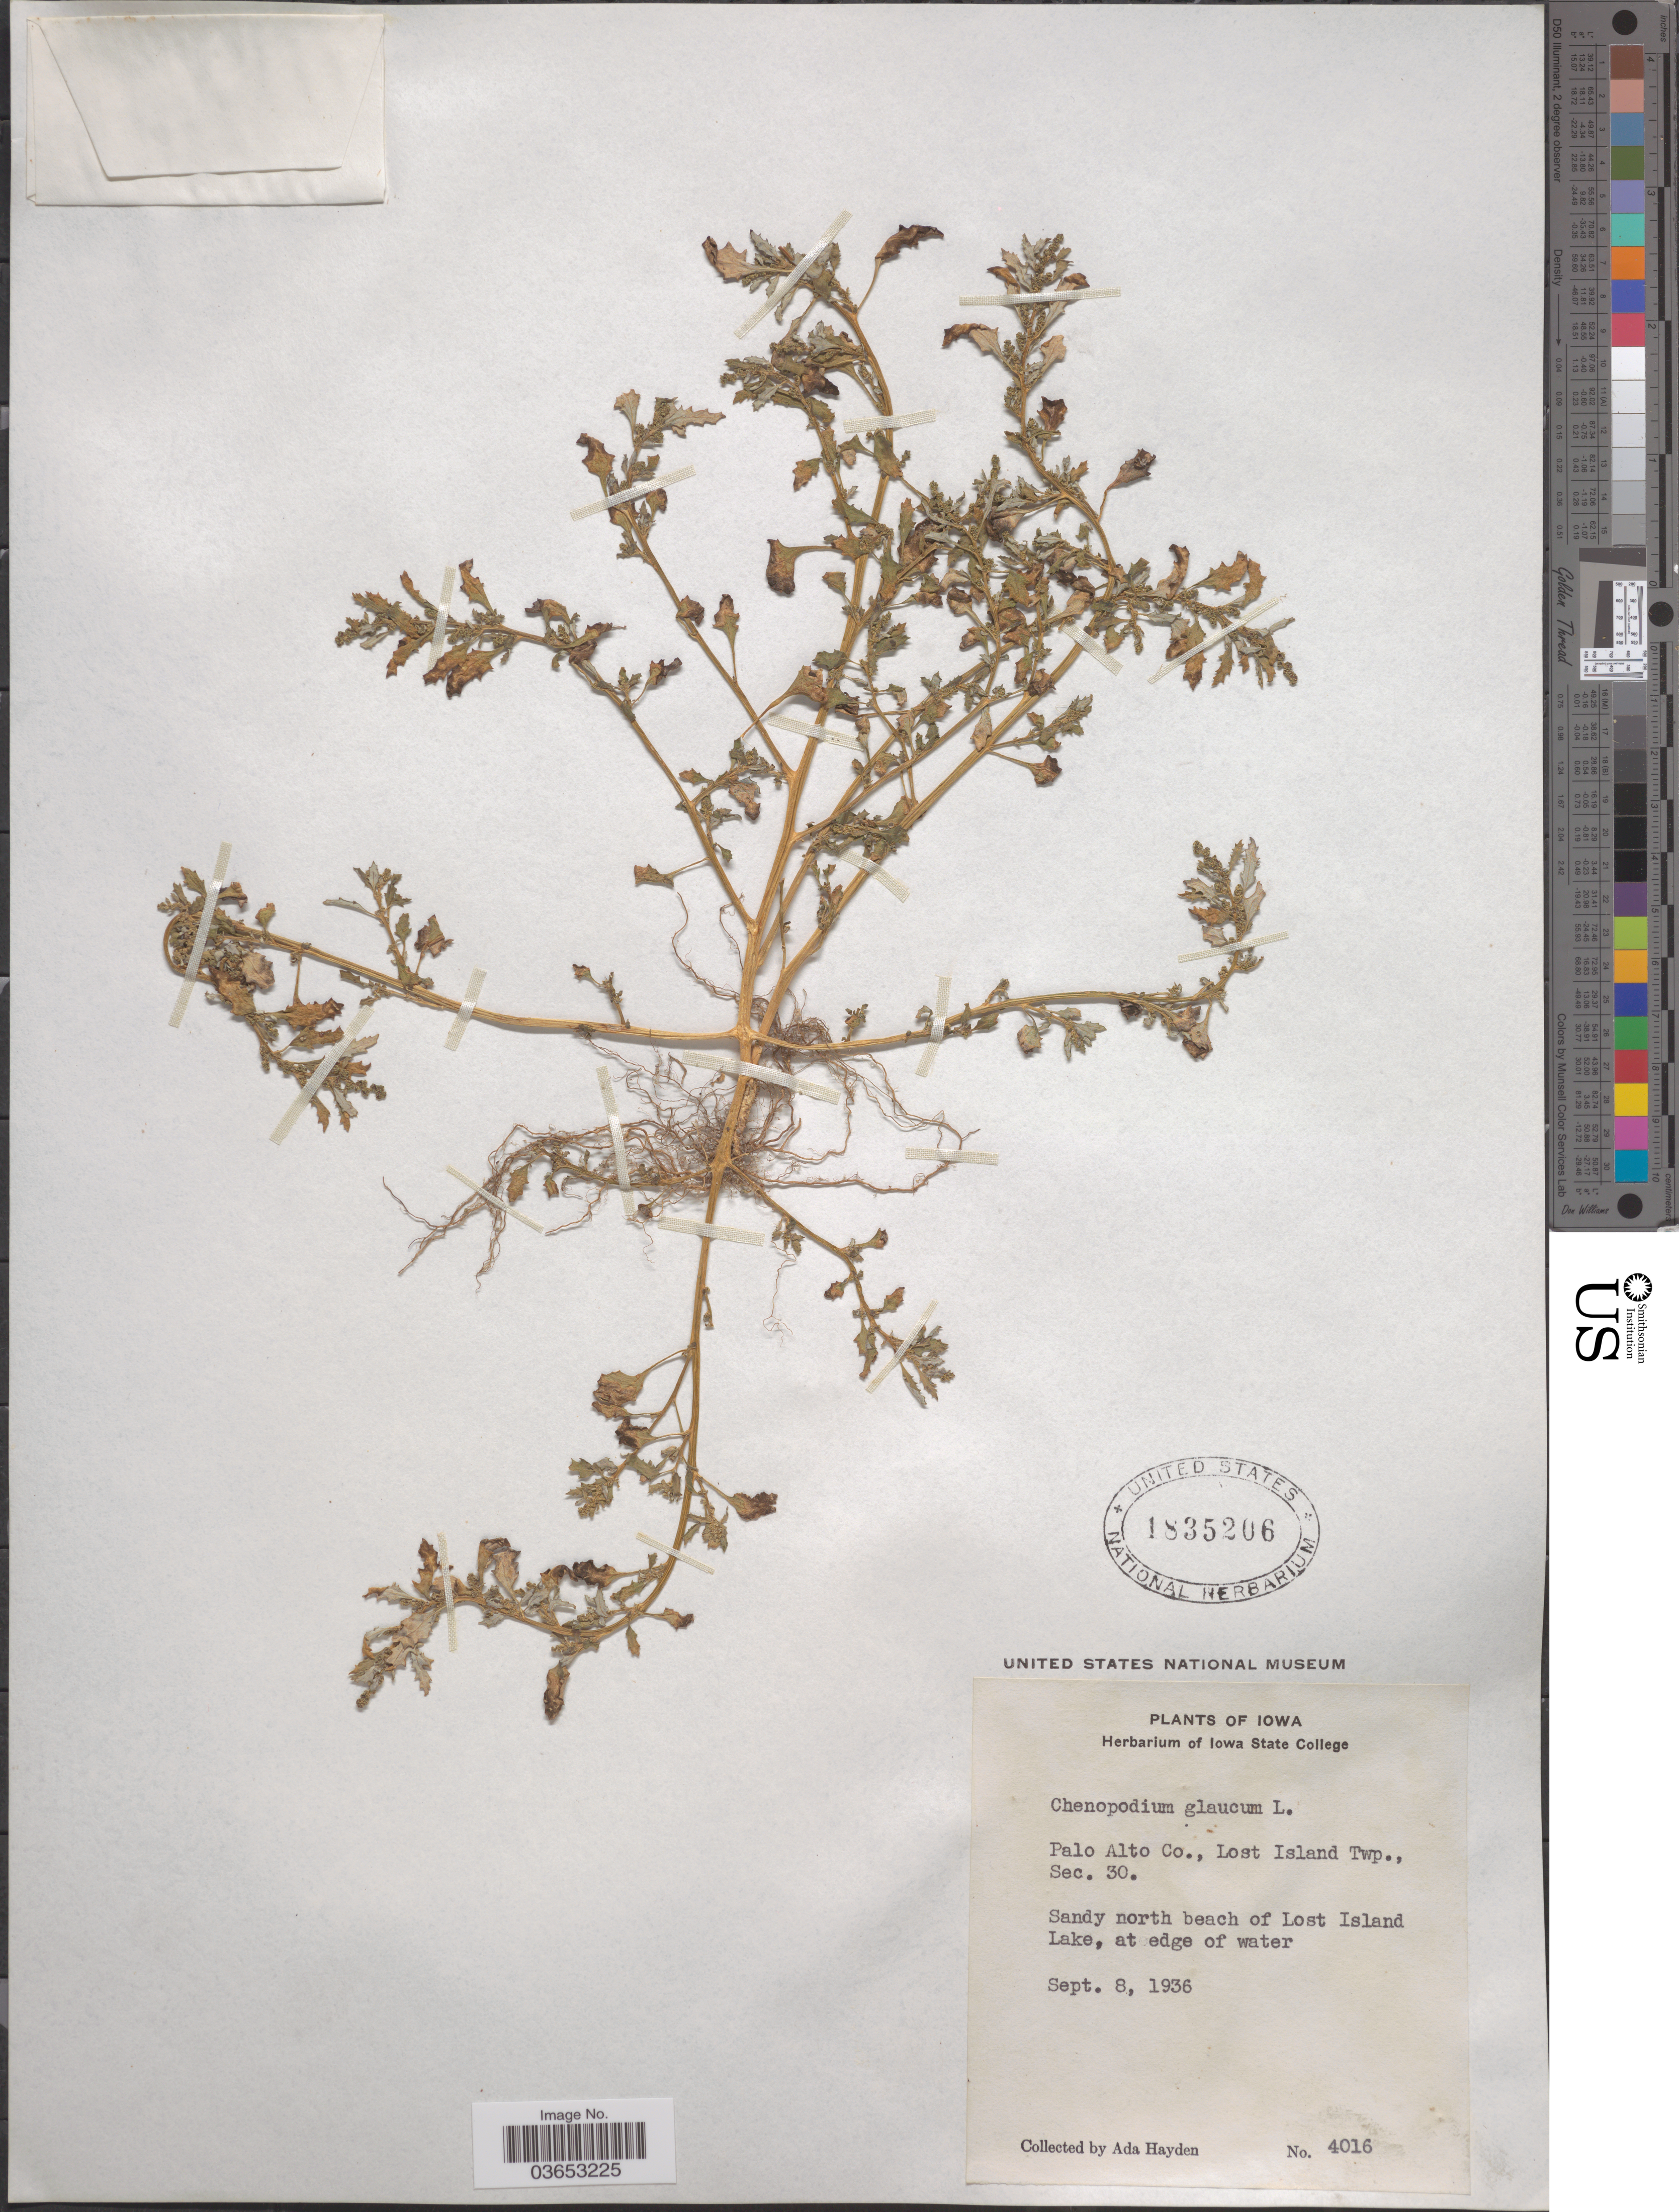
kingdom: Plantae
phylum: Tracheophyta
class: Magnoliopsida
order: Caryophyllales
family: Amaranthaceae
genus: Chenopodium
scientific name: Chenopodium glaucum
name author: L.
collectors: Ada Hayden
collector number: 4016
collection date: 1936-09-08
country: United States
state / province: Iowa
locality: Palo Alto Co., Lost Island Twp., Sec. 30. Sandy north beach of Lost Island Lake.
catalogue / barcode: US 1835206